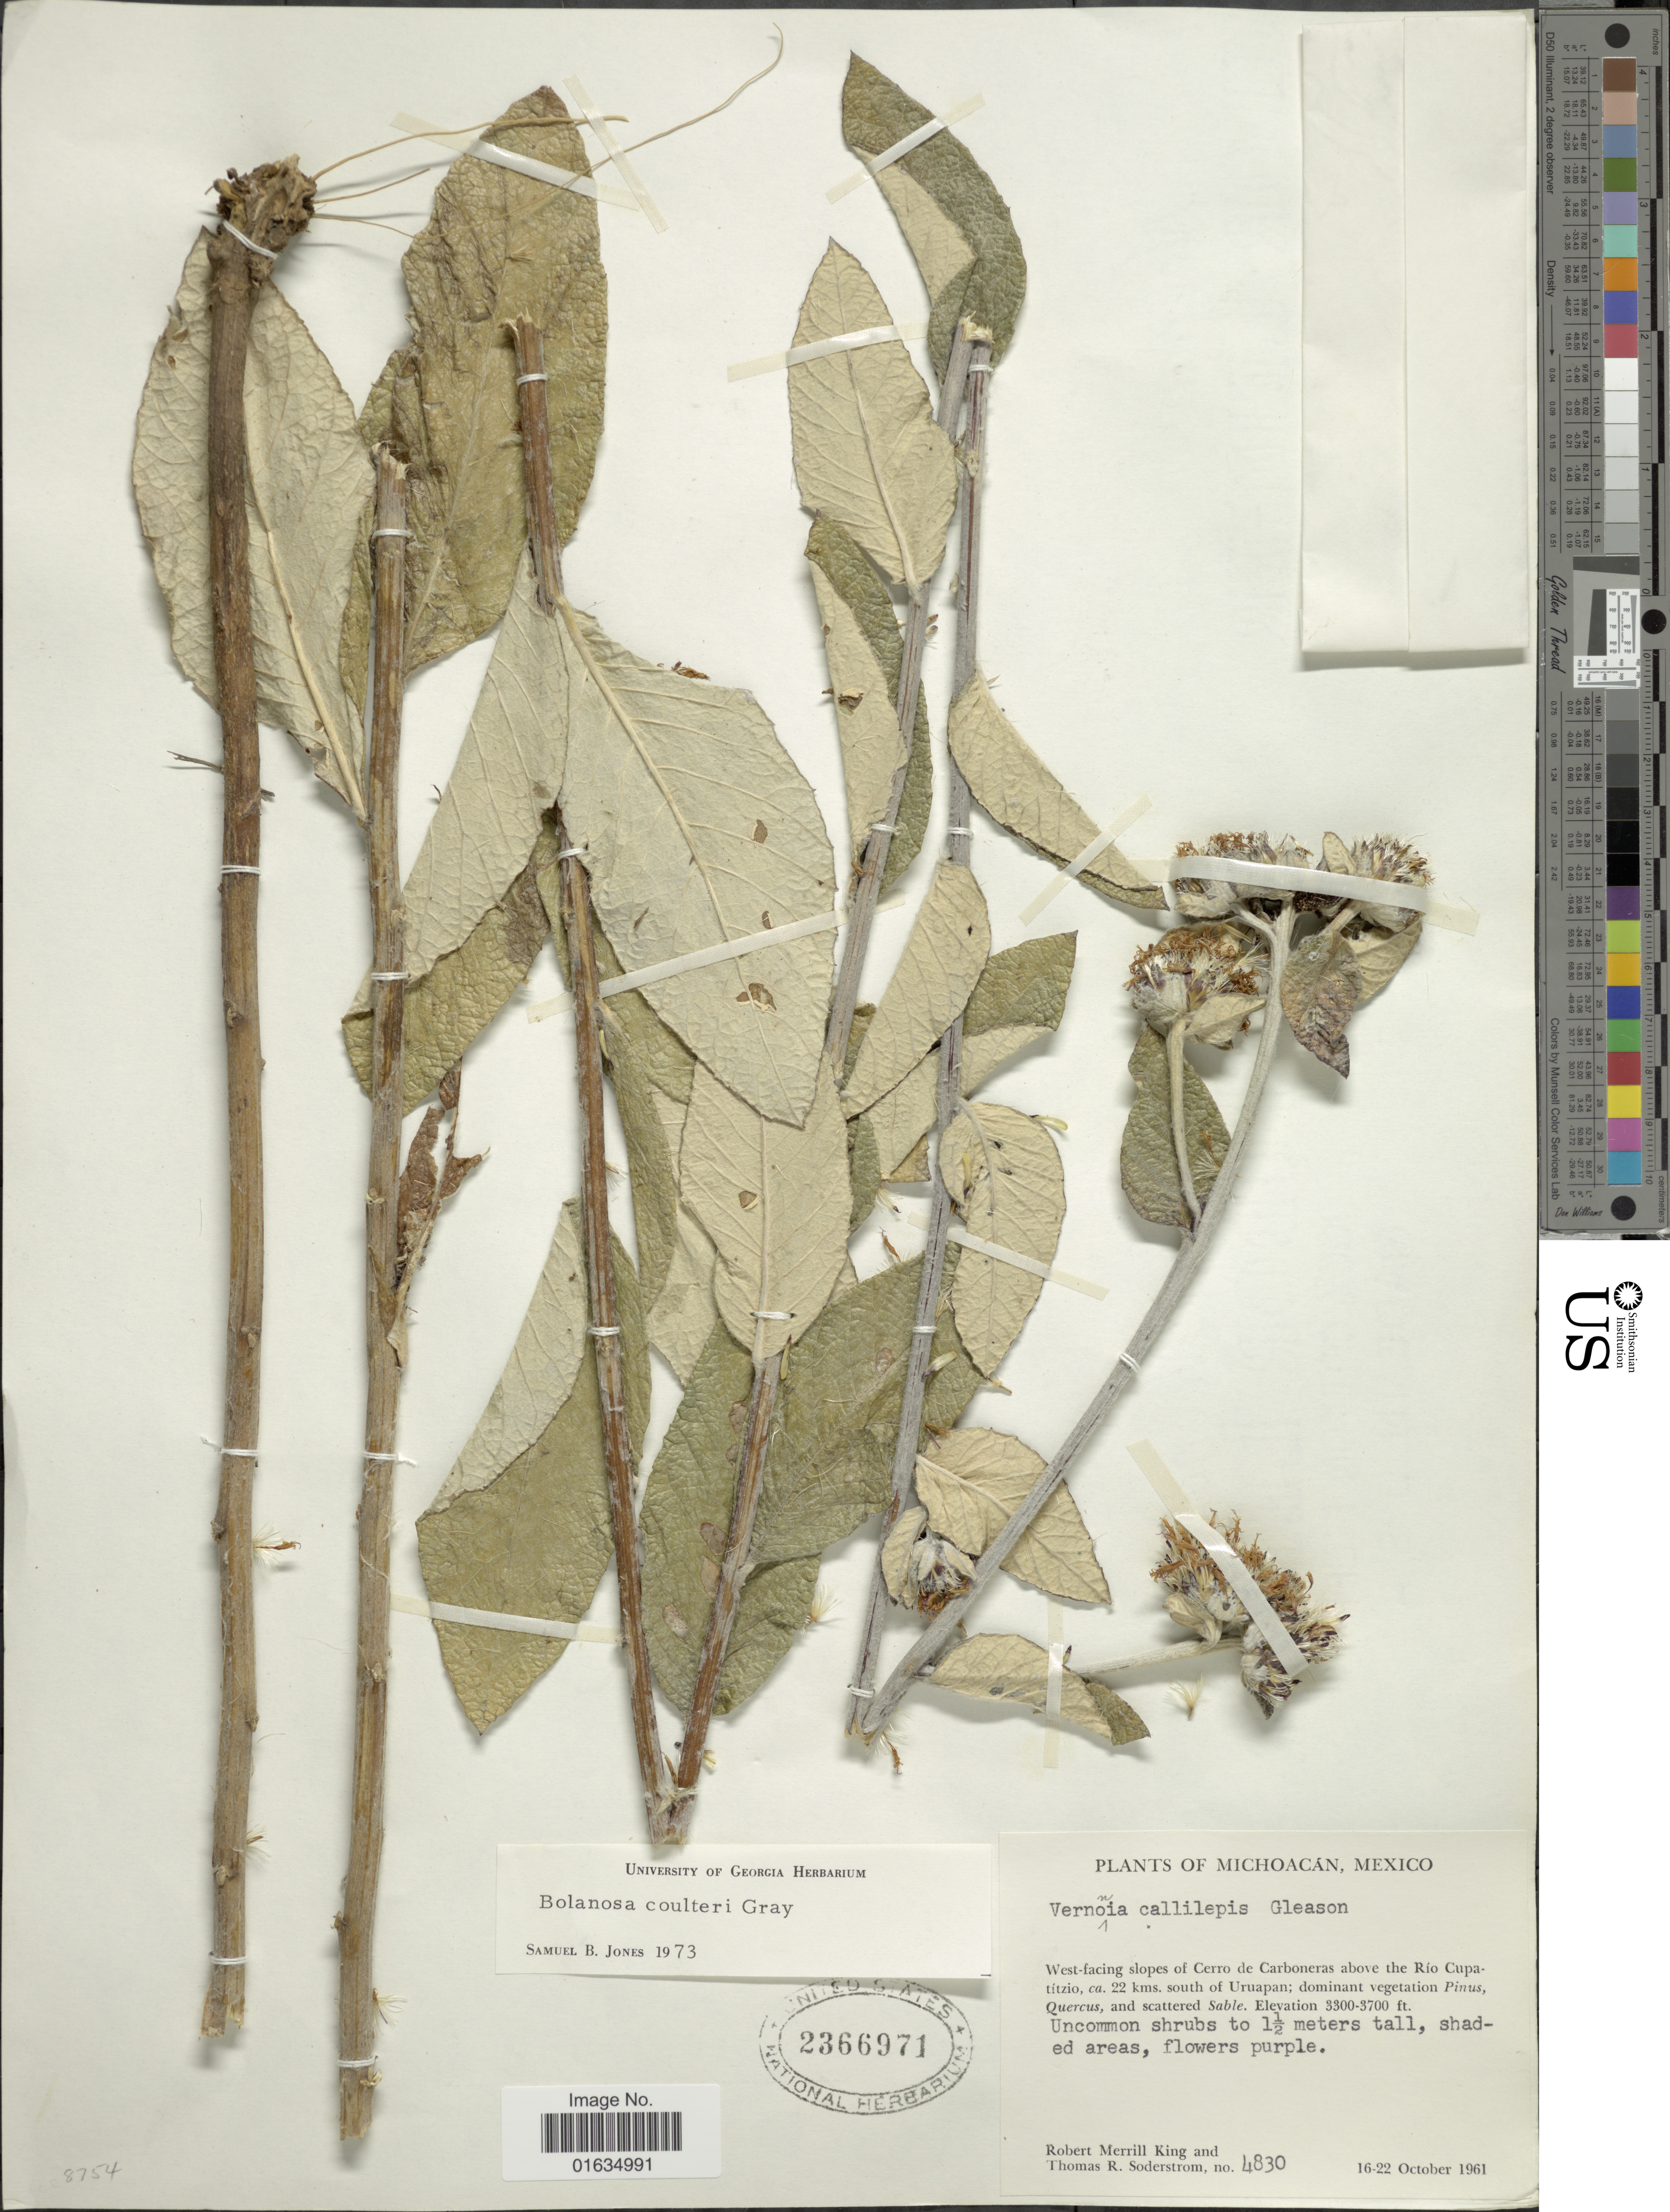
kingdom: Plantae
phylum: Tracheophyta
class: Magnoliopsida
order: Asterales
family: Asteraceae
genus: Bolanosa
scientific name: Bolanosa coulteri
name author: A. Gray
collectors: R. M. King & T. R. Soderstrom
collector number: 4830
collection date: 1961-10-16/1961-10-22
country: Mexico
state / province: Michoacán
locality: West-facing slopes of Cerro de Carboneras above the Rio Cupatitzio, ca 22 kms south of Uruapan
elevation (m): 1006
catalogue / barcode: US 2366971